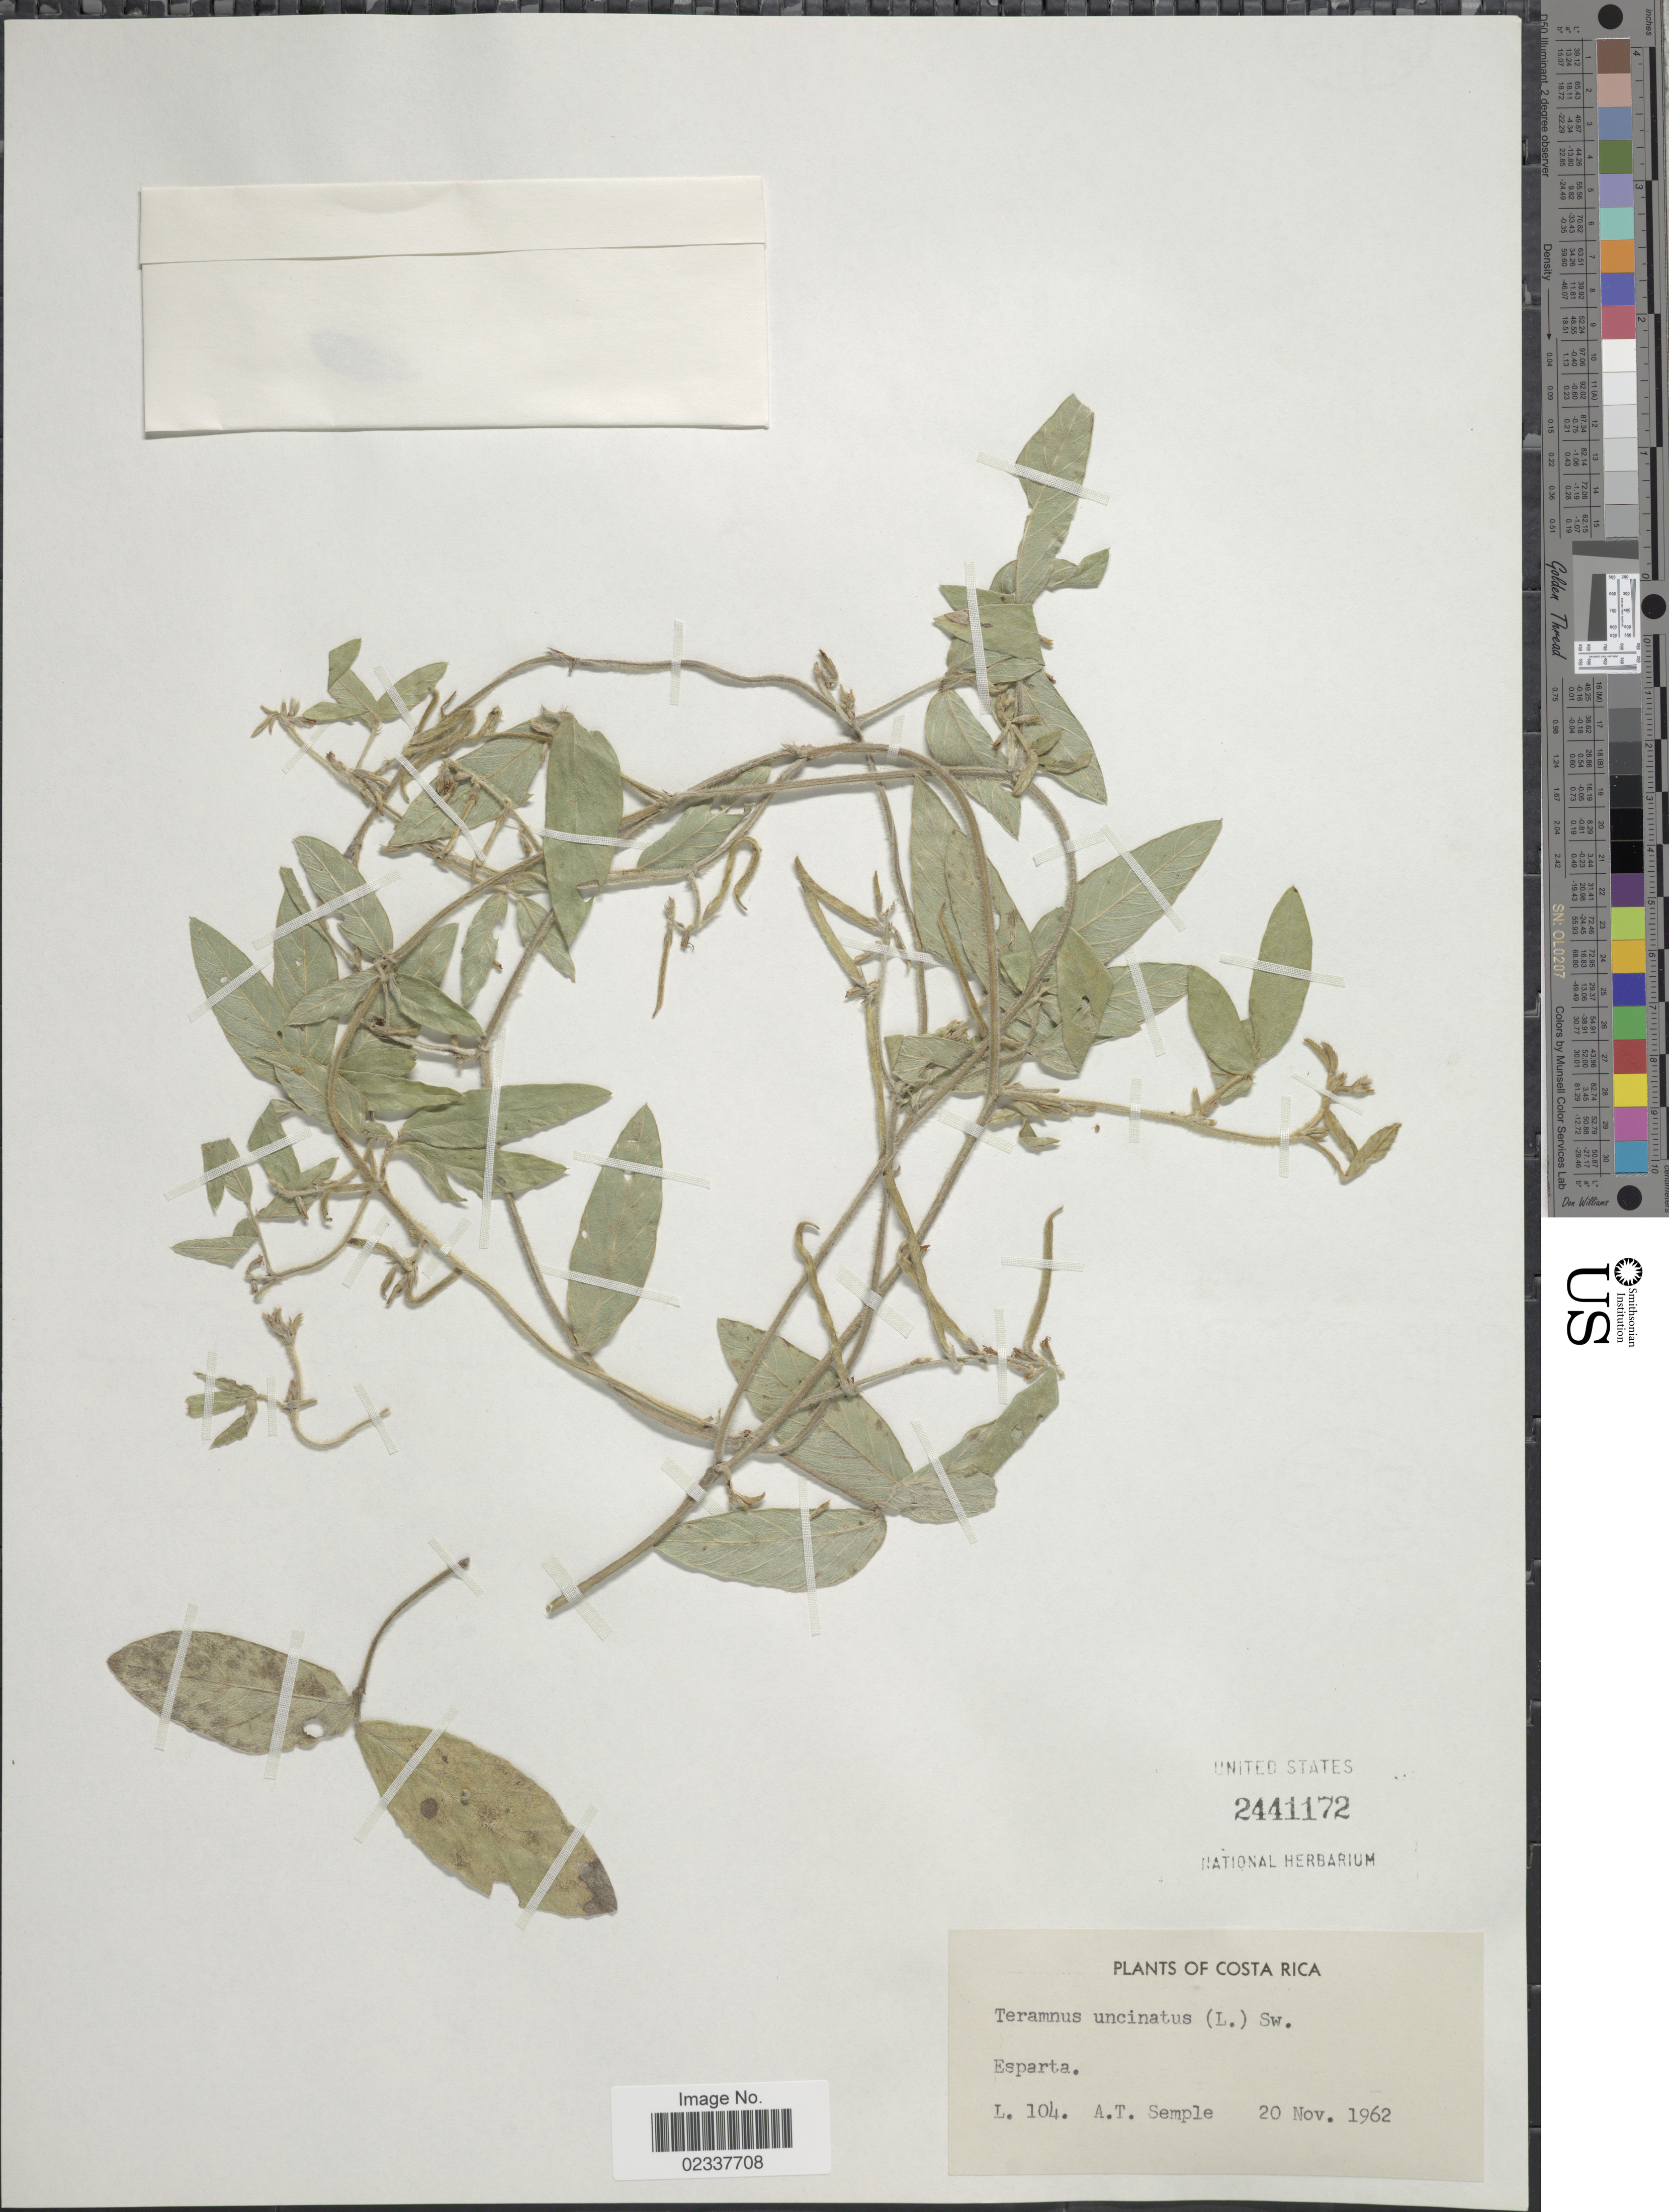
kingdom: Plantae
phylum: Tracheophyta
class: Magnoliopsida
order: Fabales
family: Fabaceae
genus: Teramnus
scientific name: Teramnus uncinatus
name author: (L.) Sw.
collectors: A. Semple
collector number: L104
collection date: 1962-11-20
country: Costa Rica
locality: Esparta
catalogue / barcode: US 2441172